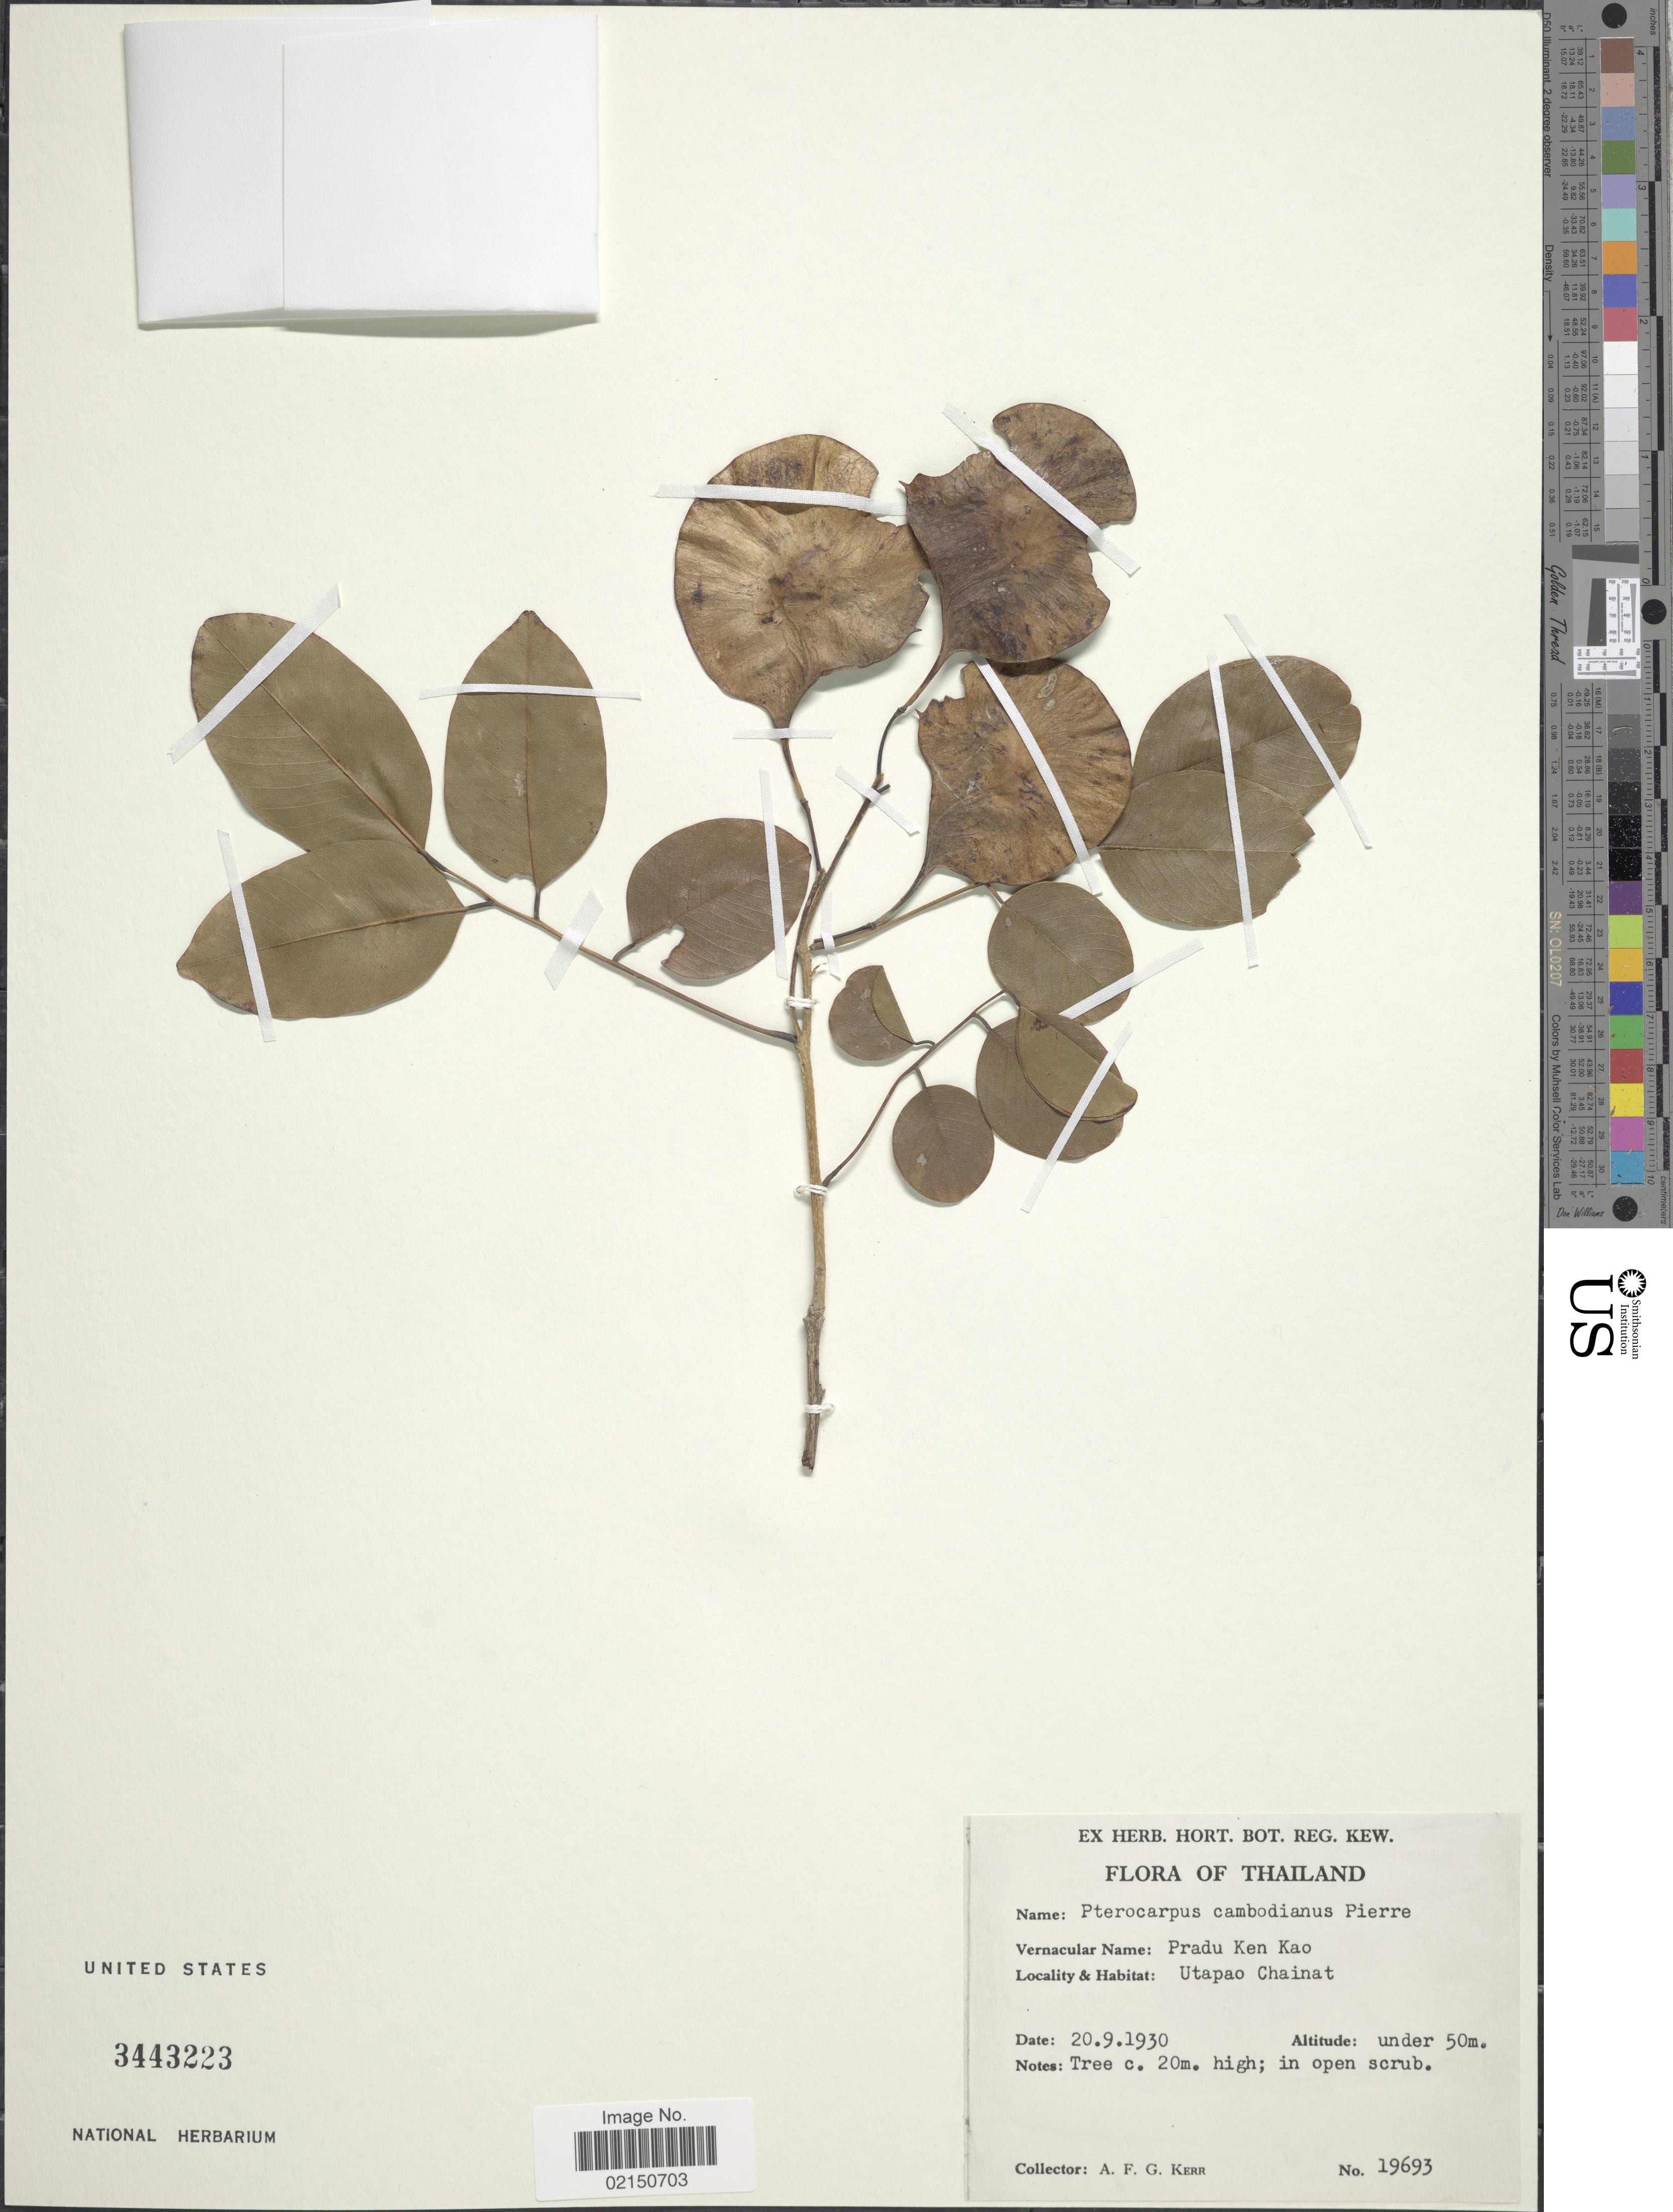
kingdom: Plantae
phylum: Tracheophyta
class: Magnoliopsida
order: Fabales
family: Fabaceae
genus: Pterocarpus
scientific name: Pterocarpus macrocarpus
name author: Kurz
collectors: A. F. G. Kerr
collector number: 19693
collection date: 1930-09-20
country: Thailand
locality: Utapao Chainat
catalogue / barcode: US 3443223